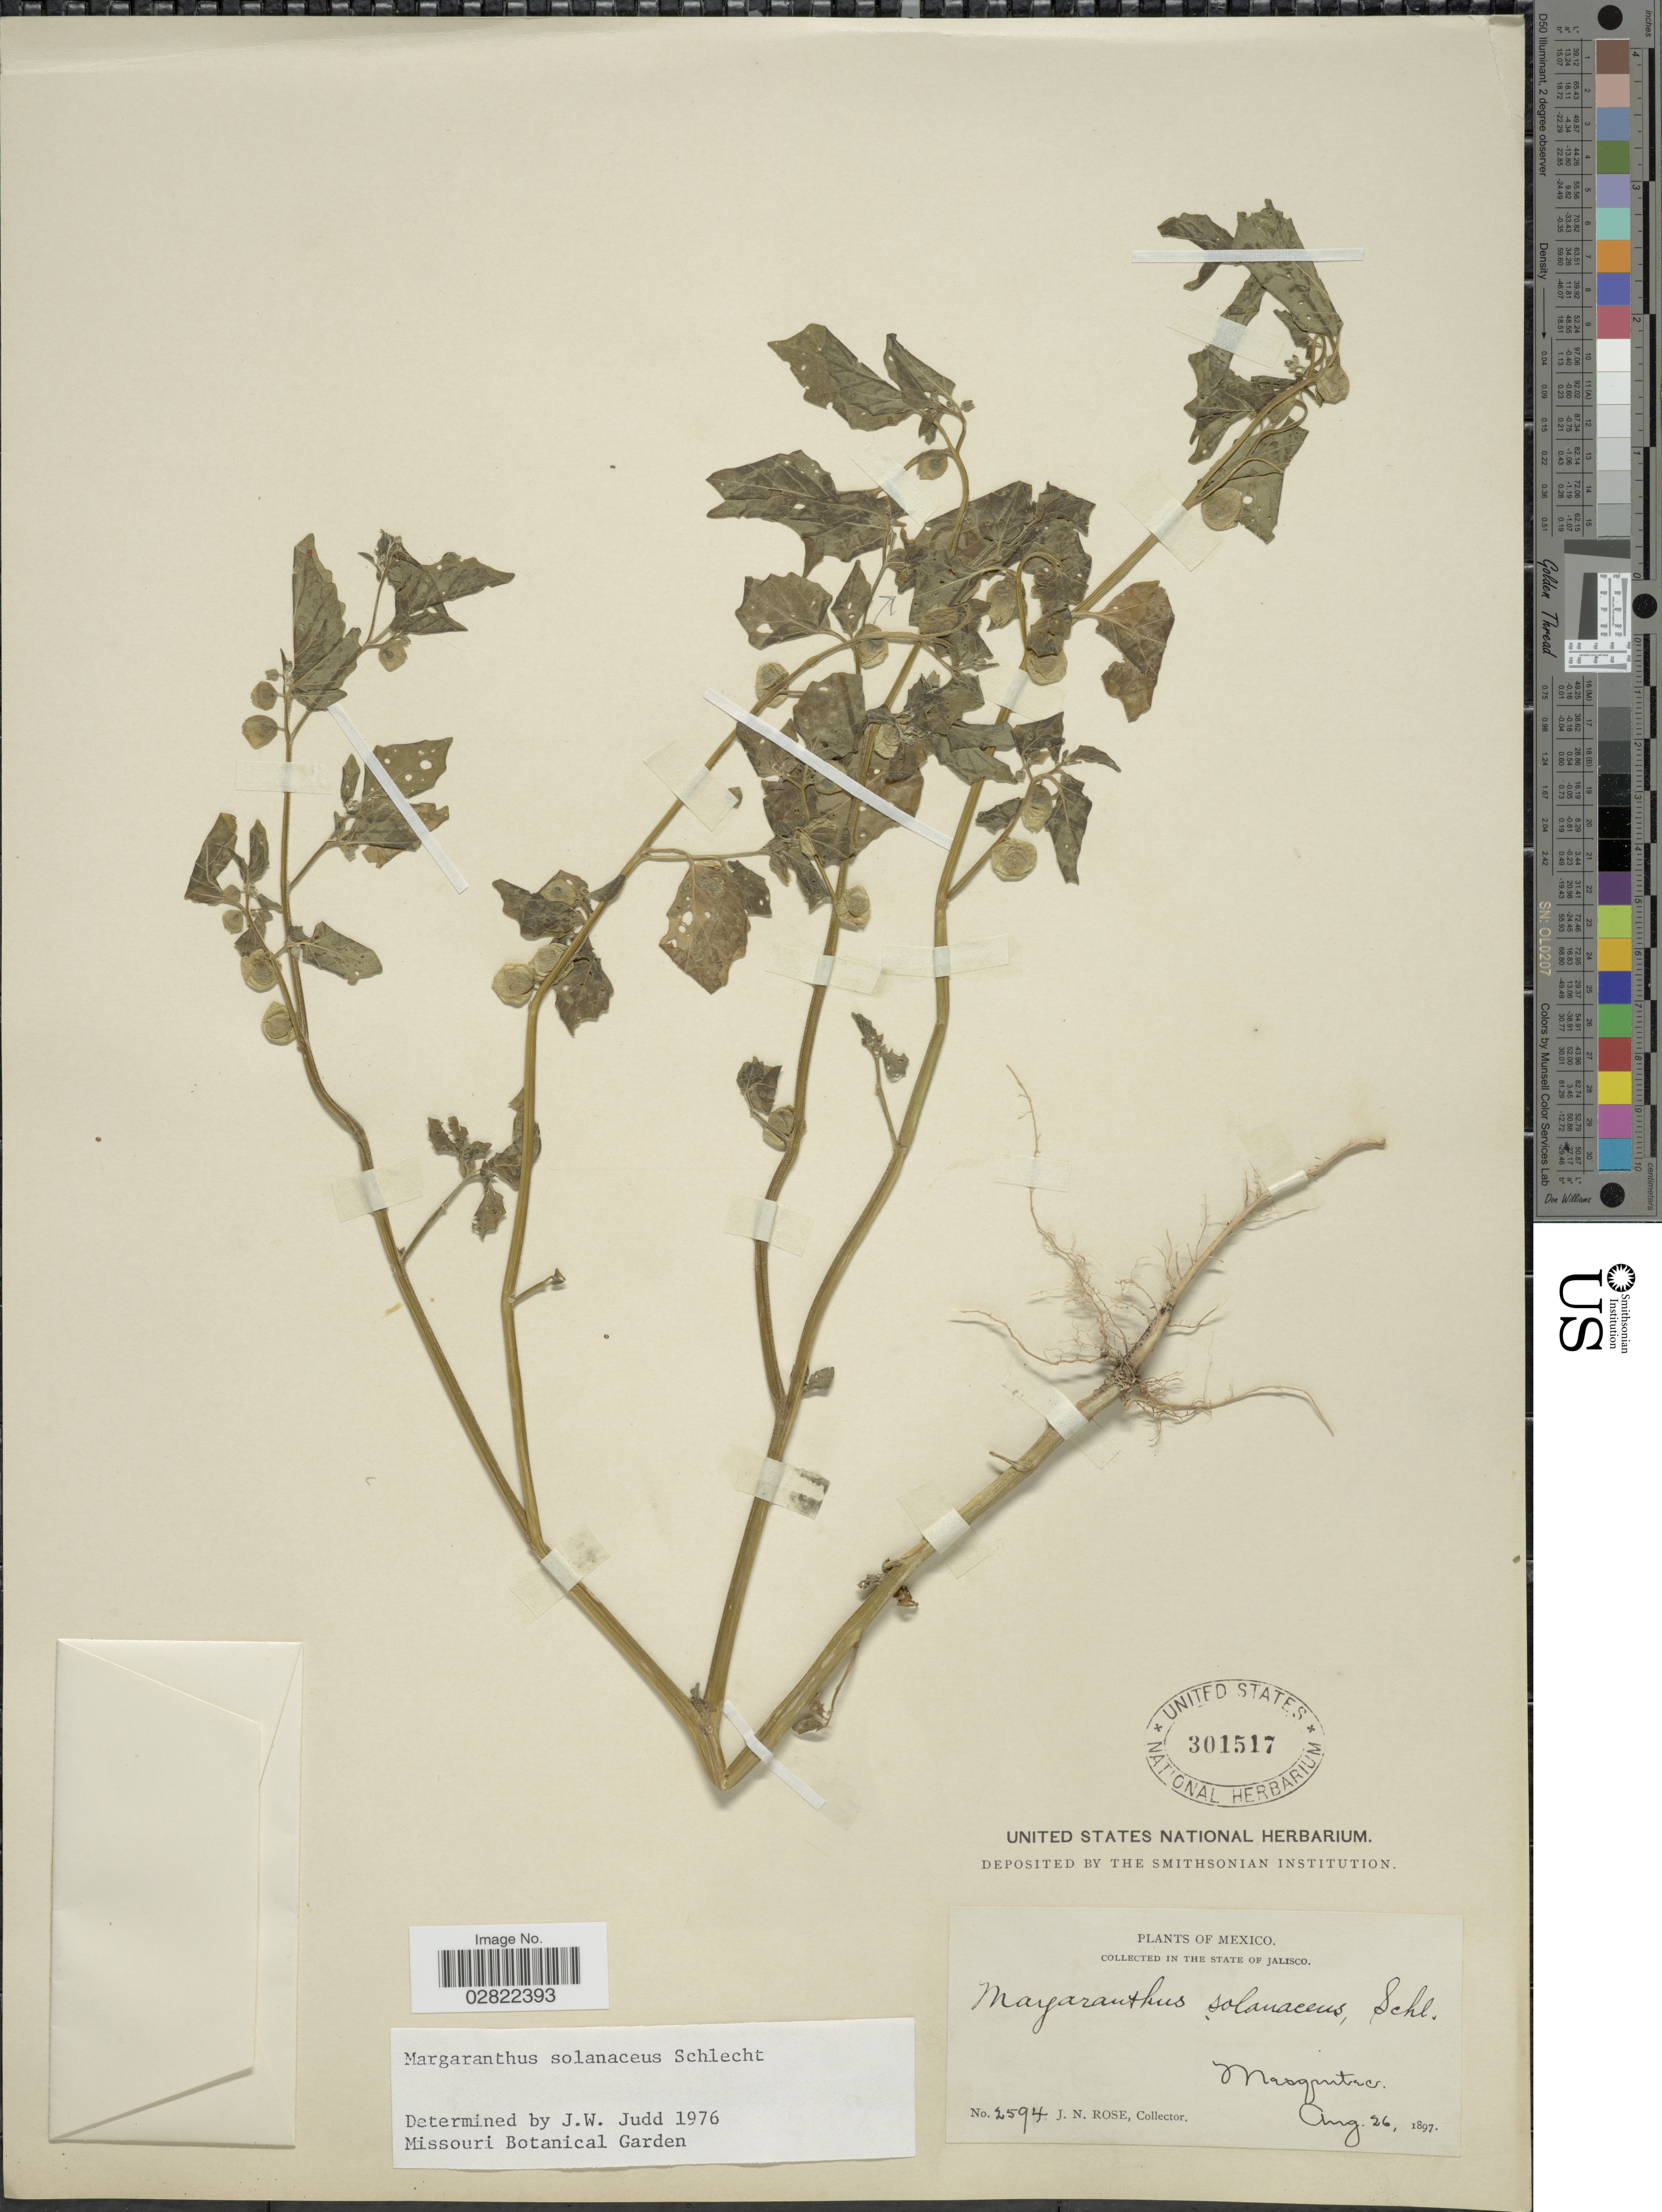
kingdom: Plantae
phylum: Tracheophyta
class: Magnoliopsida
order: Solanales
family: Solanaceae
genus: Margaranthus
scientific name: Margaranthus solanaceus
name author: Schltdl.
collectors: J. N. Rose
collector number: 2594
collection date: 1897-08-26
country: Mexico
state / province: Jalisco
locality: Mezquitec.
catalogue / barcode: US 301517